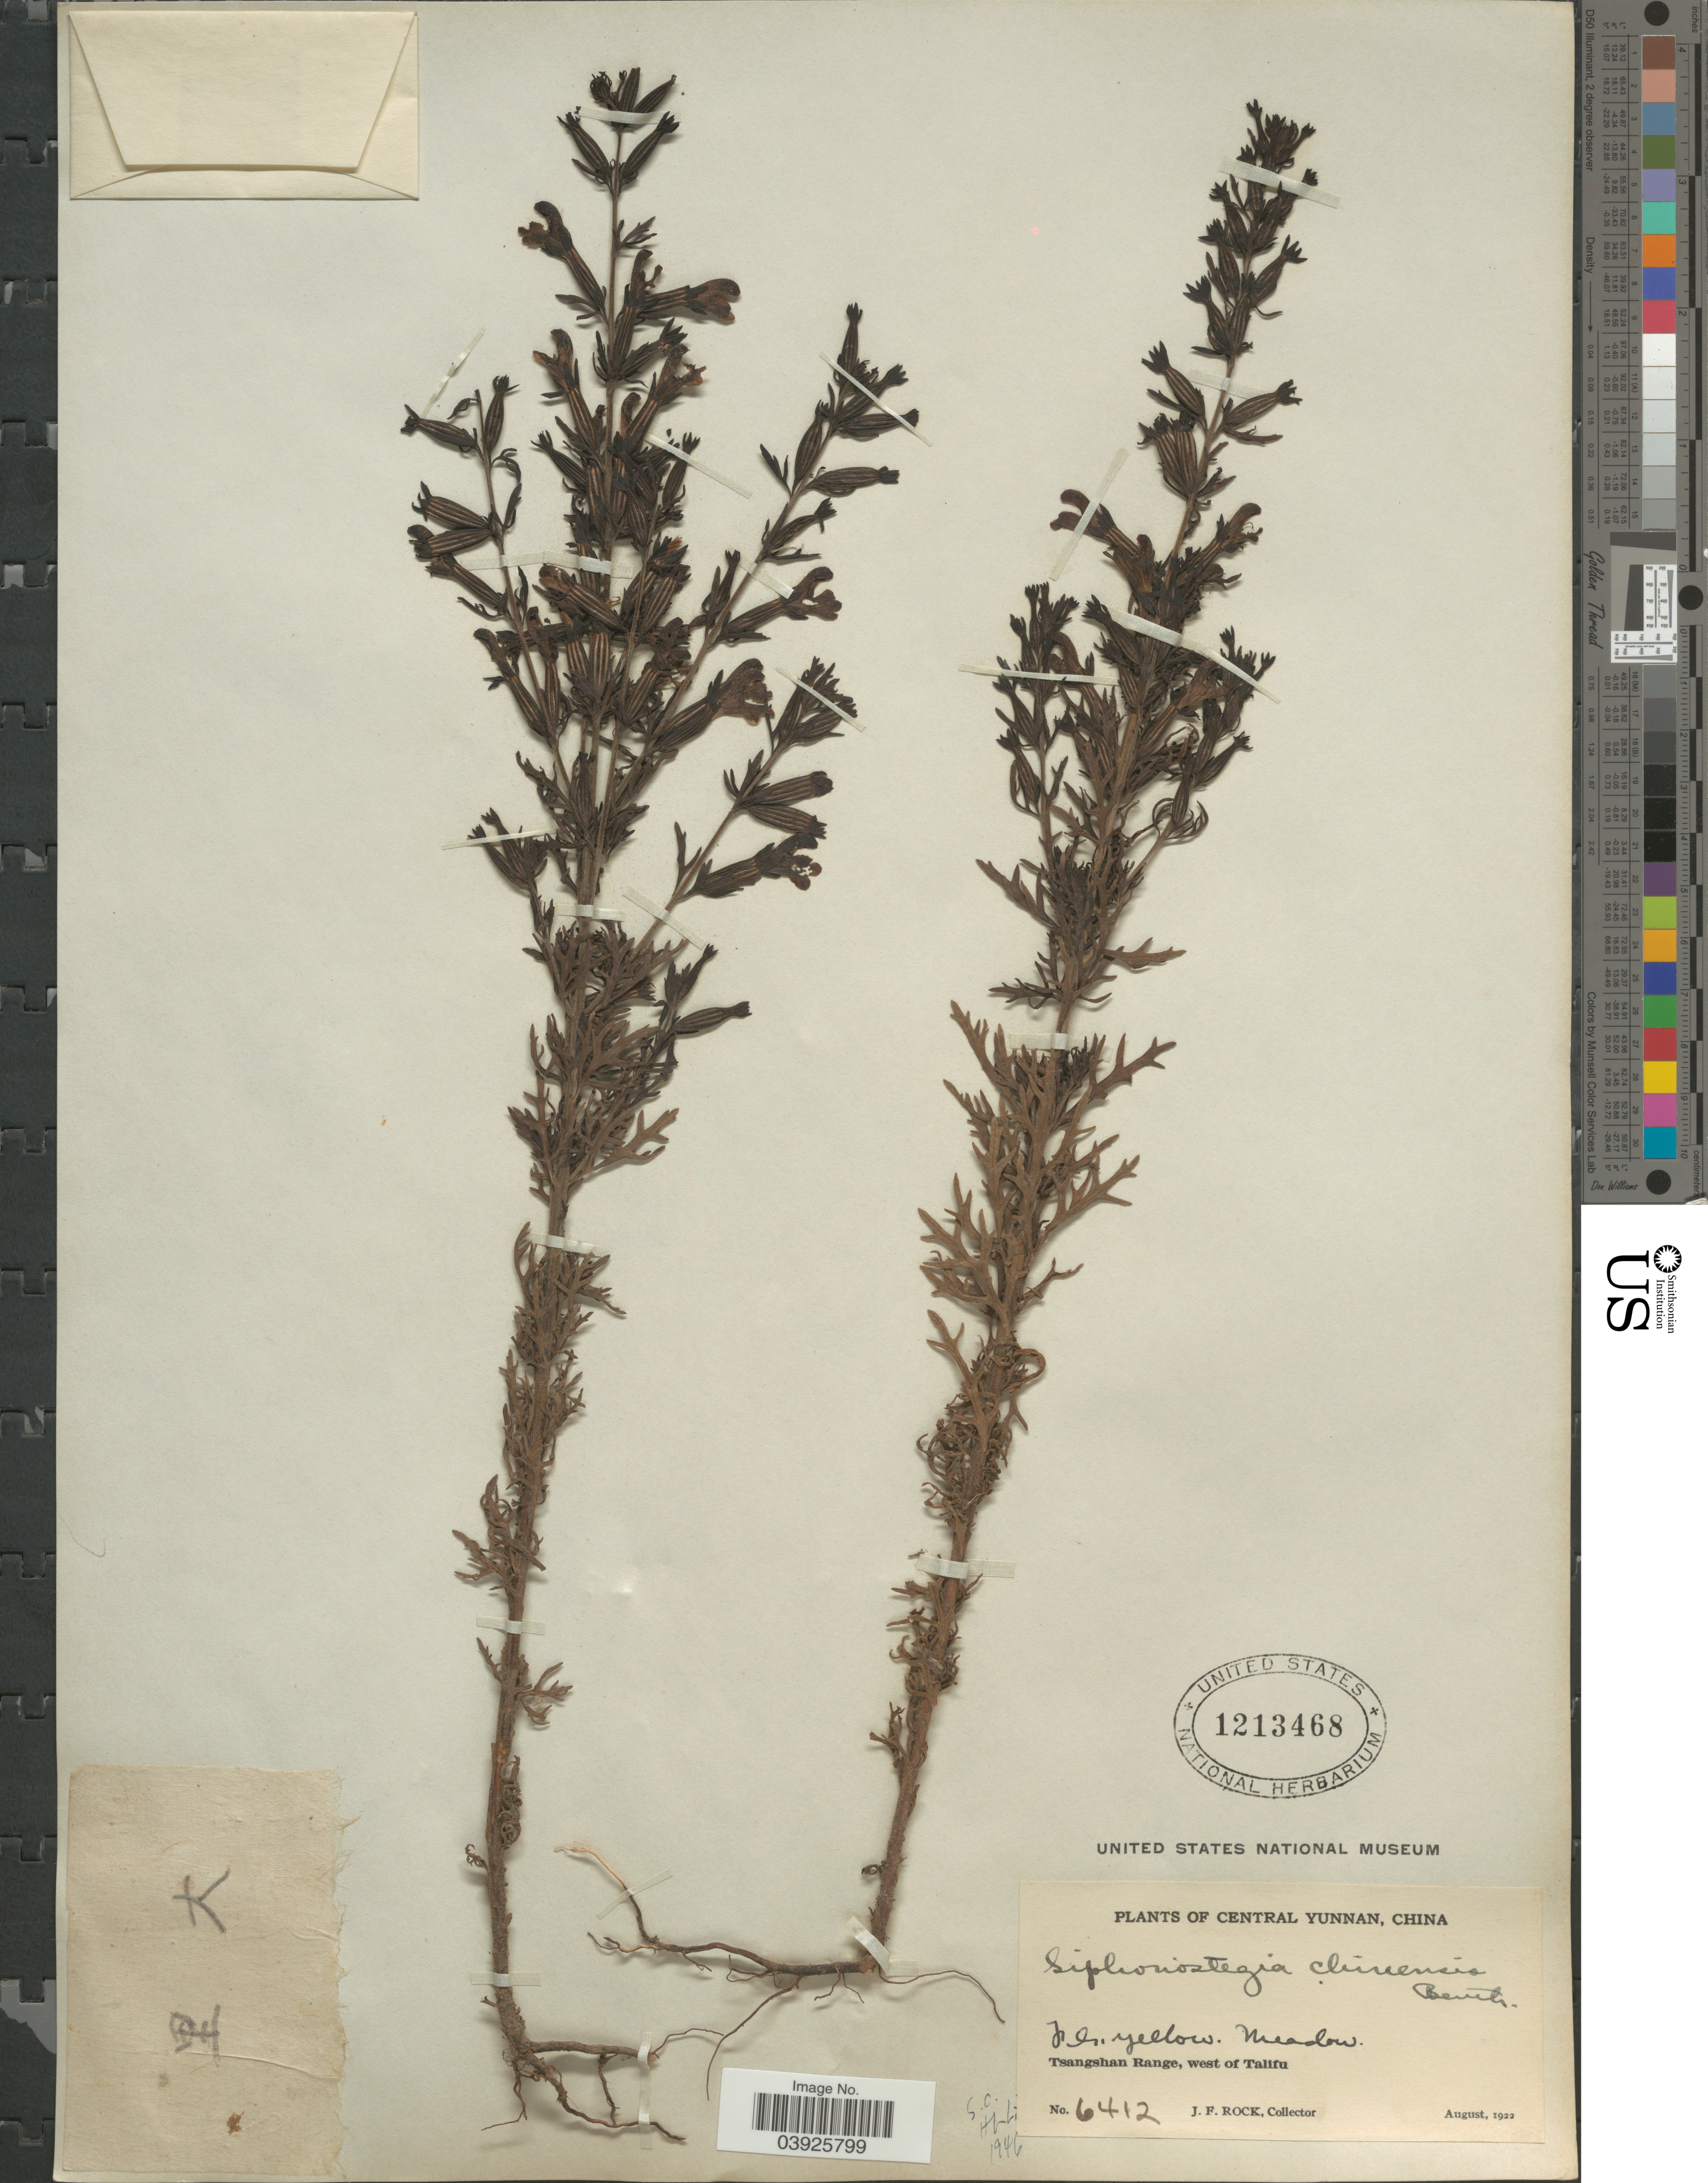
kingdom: Plantae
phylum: Tracheophyta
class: Magnoliopsida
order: Lamiales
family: Orobanchaceae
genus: Siphonostegia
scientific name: Siphonostegia chinensis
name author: Benth.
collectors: J. Rock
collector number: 6412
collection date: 1922-08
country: China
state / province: Yunnan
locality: Central Yunnan. Tsangshan Range, west of Talifu.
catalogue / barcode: US 1213468